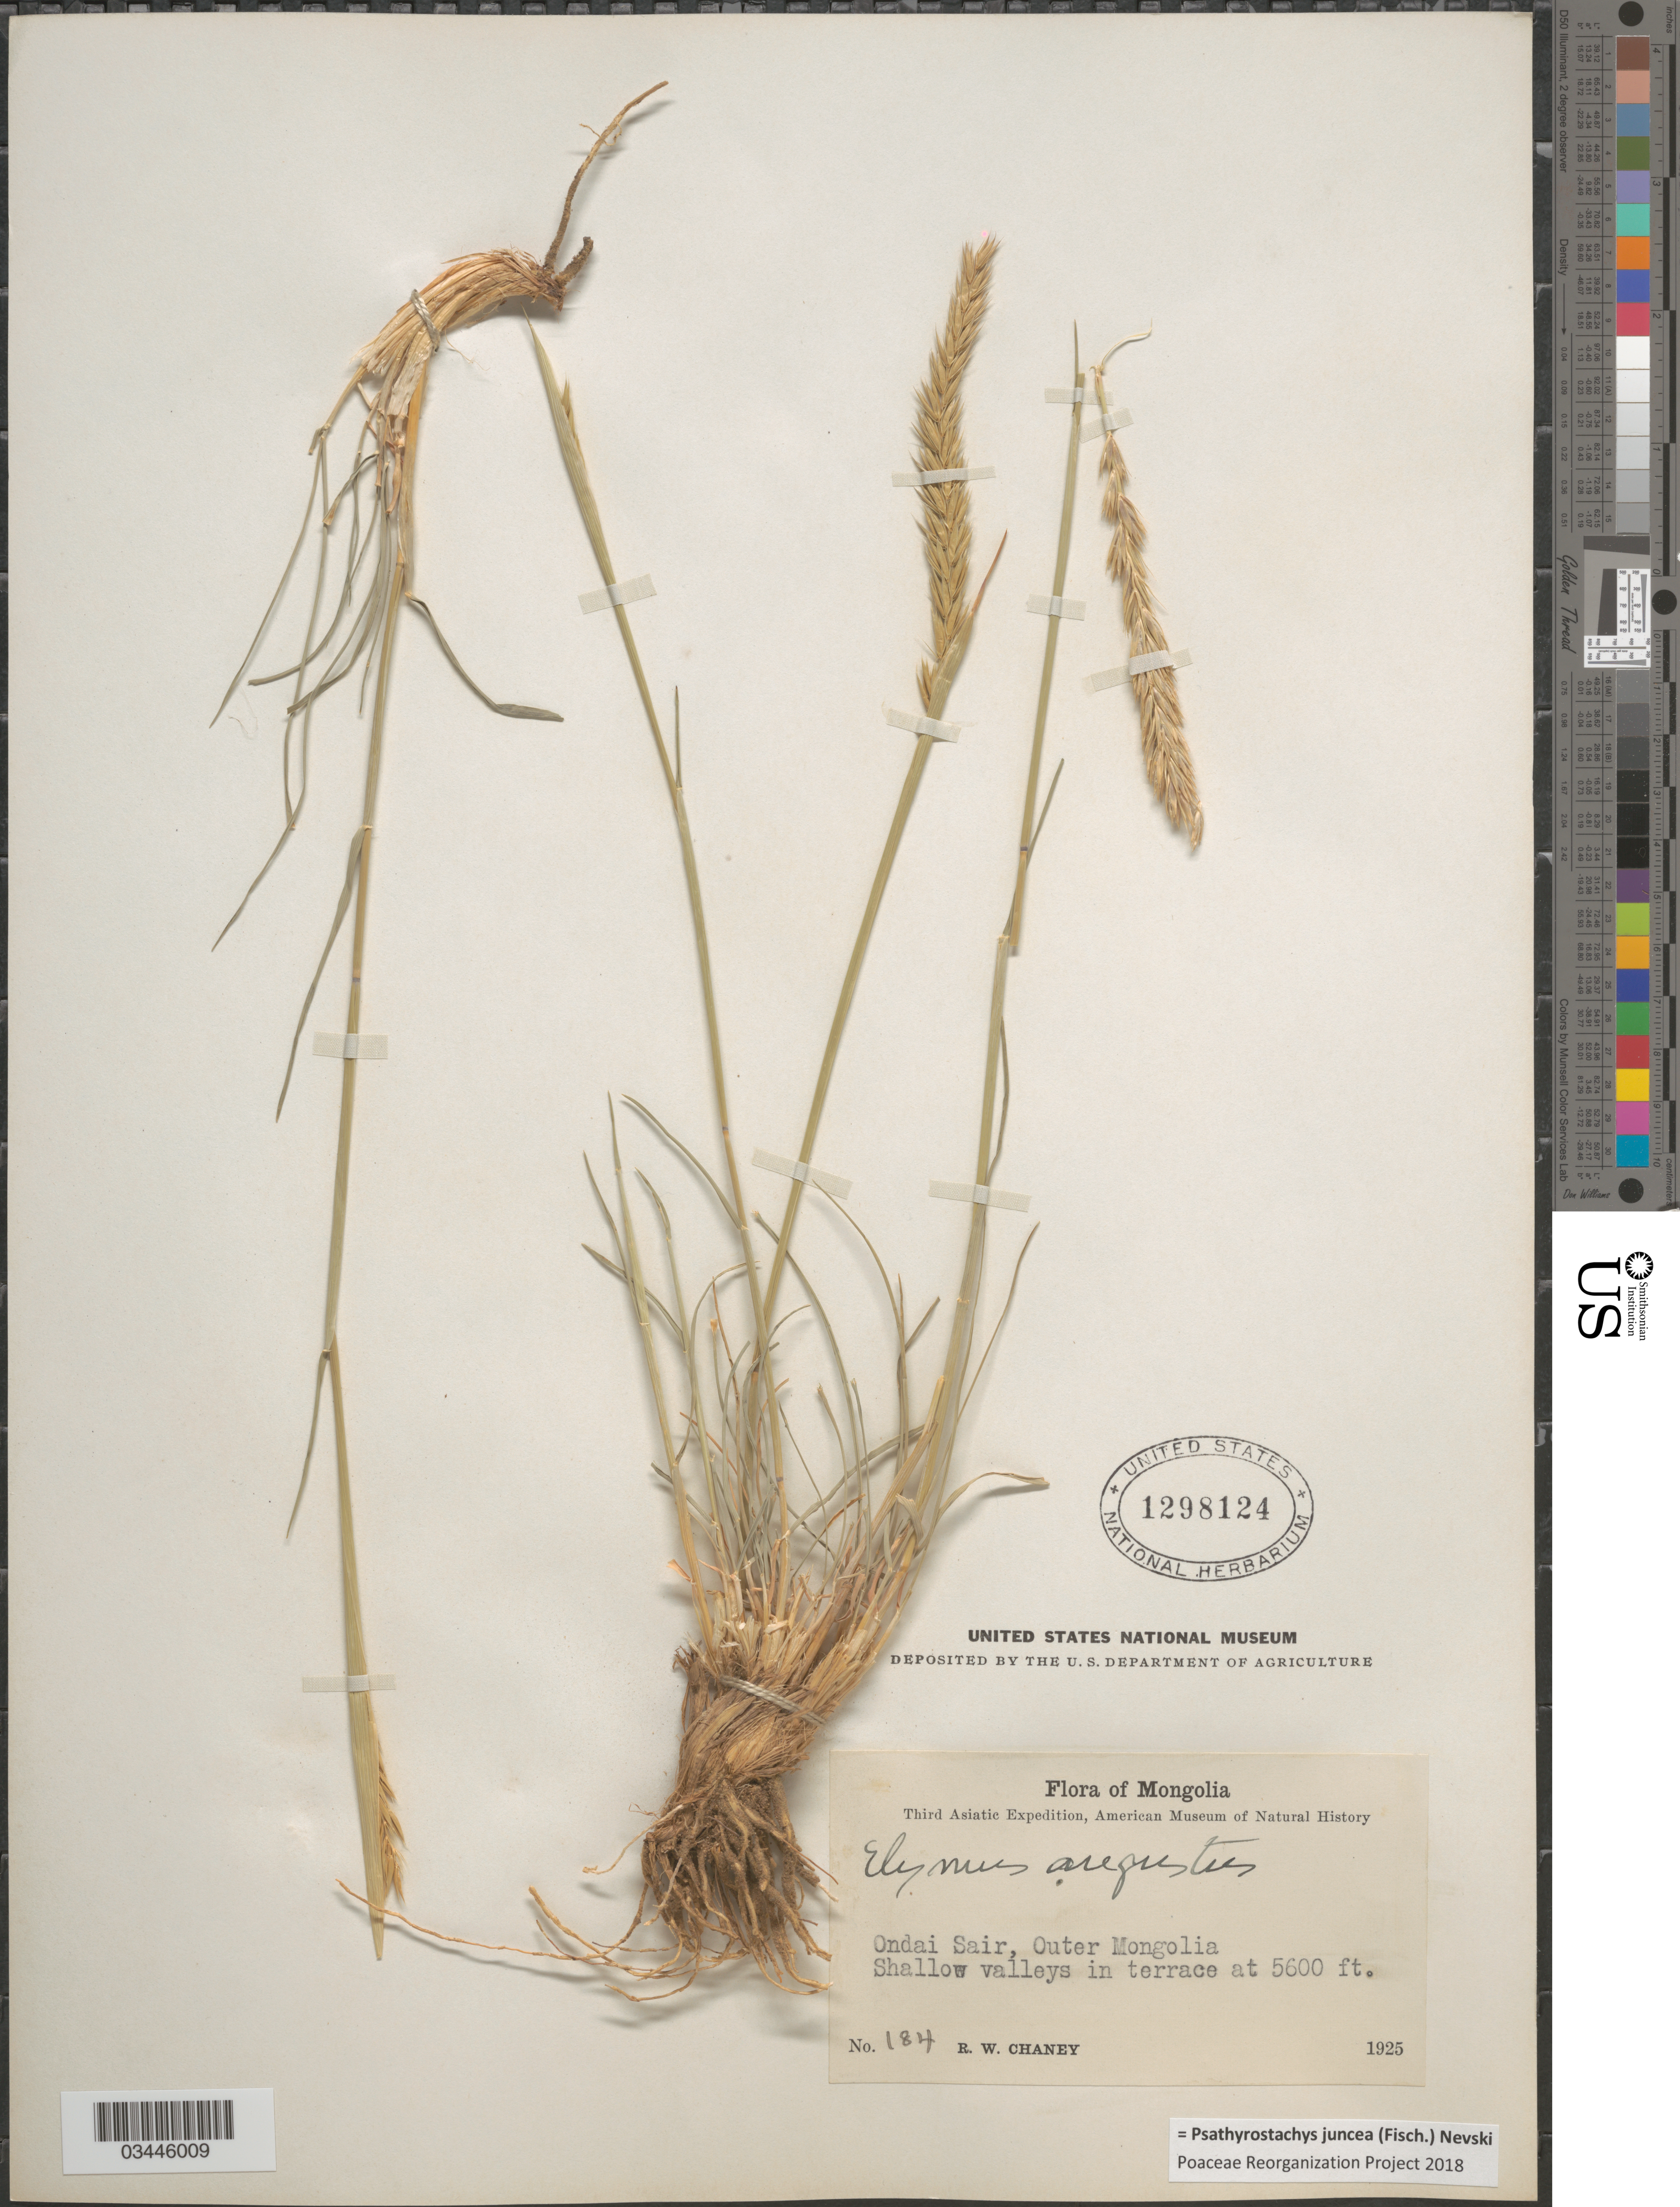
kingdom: Plantae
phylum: Tracheophyta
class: Liliopsida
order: Poales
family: Poaceae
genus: Psathyrostachys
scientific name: Psathyrostachys juncea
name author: (Fisch.) Nevki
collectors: R. Chaney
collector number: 184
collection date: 1925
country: Mongolia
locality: Third Asiatic Expedition. Ondai Sair, Outer Mongolia.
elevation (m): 1707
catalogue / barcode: US 1298124